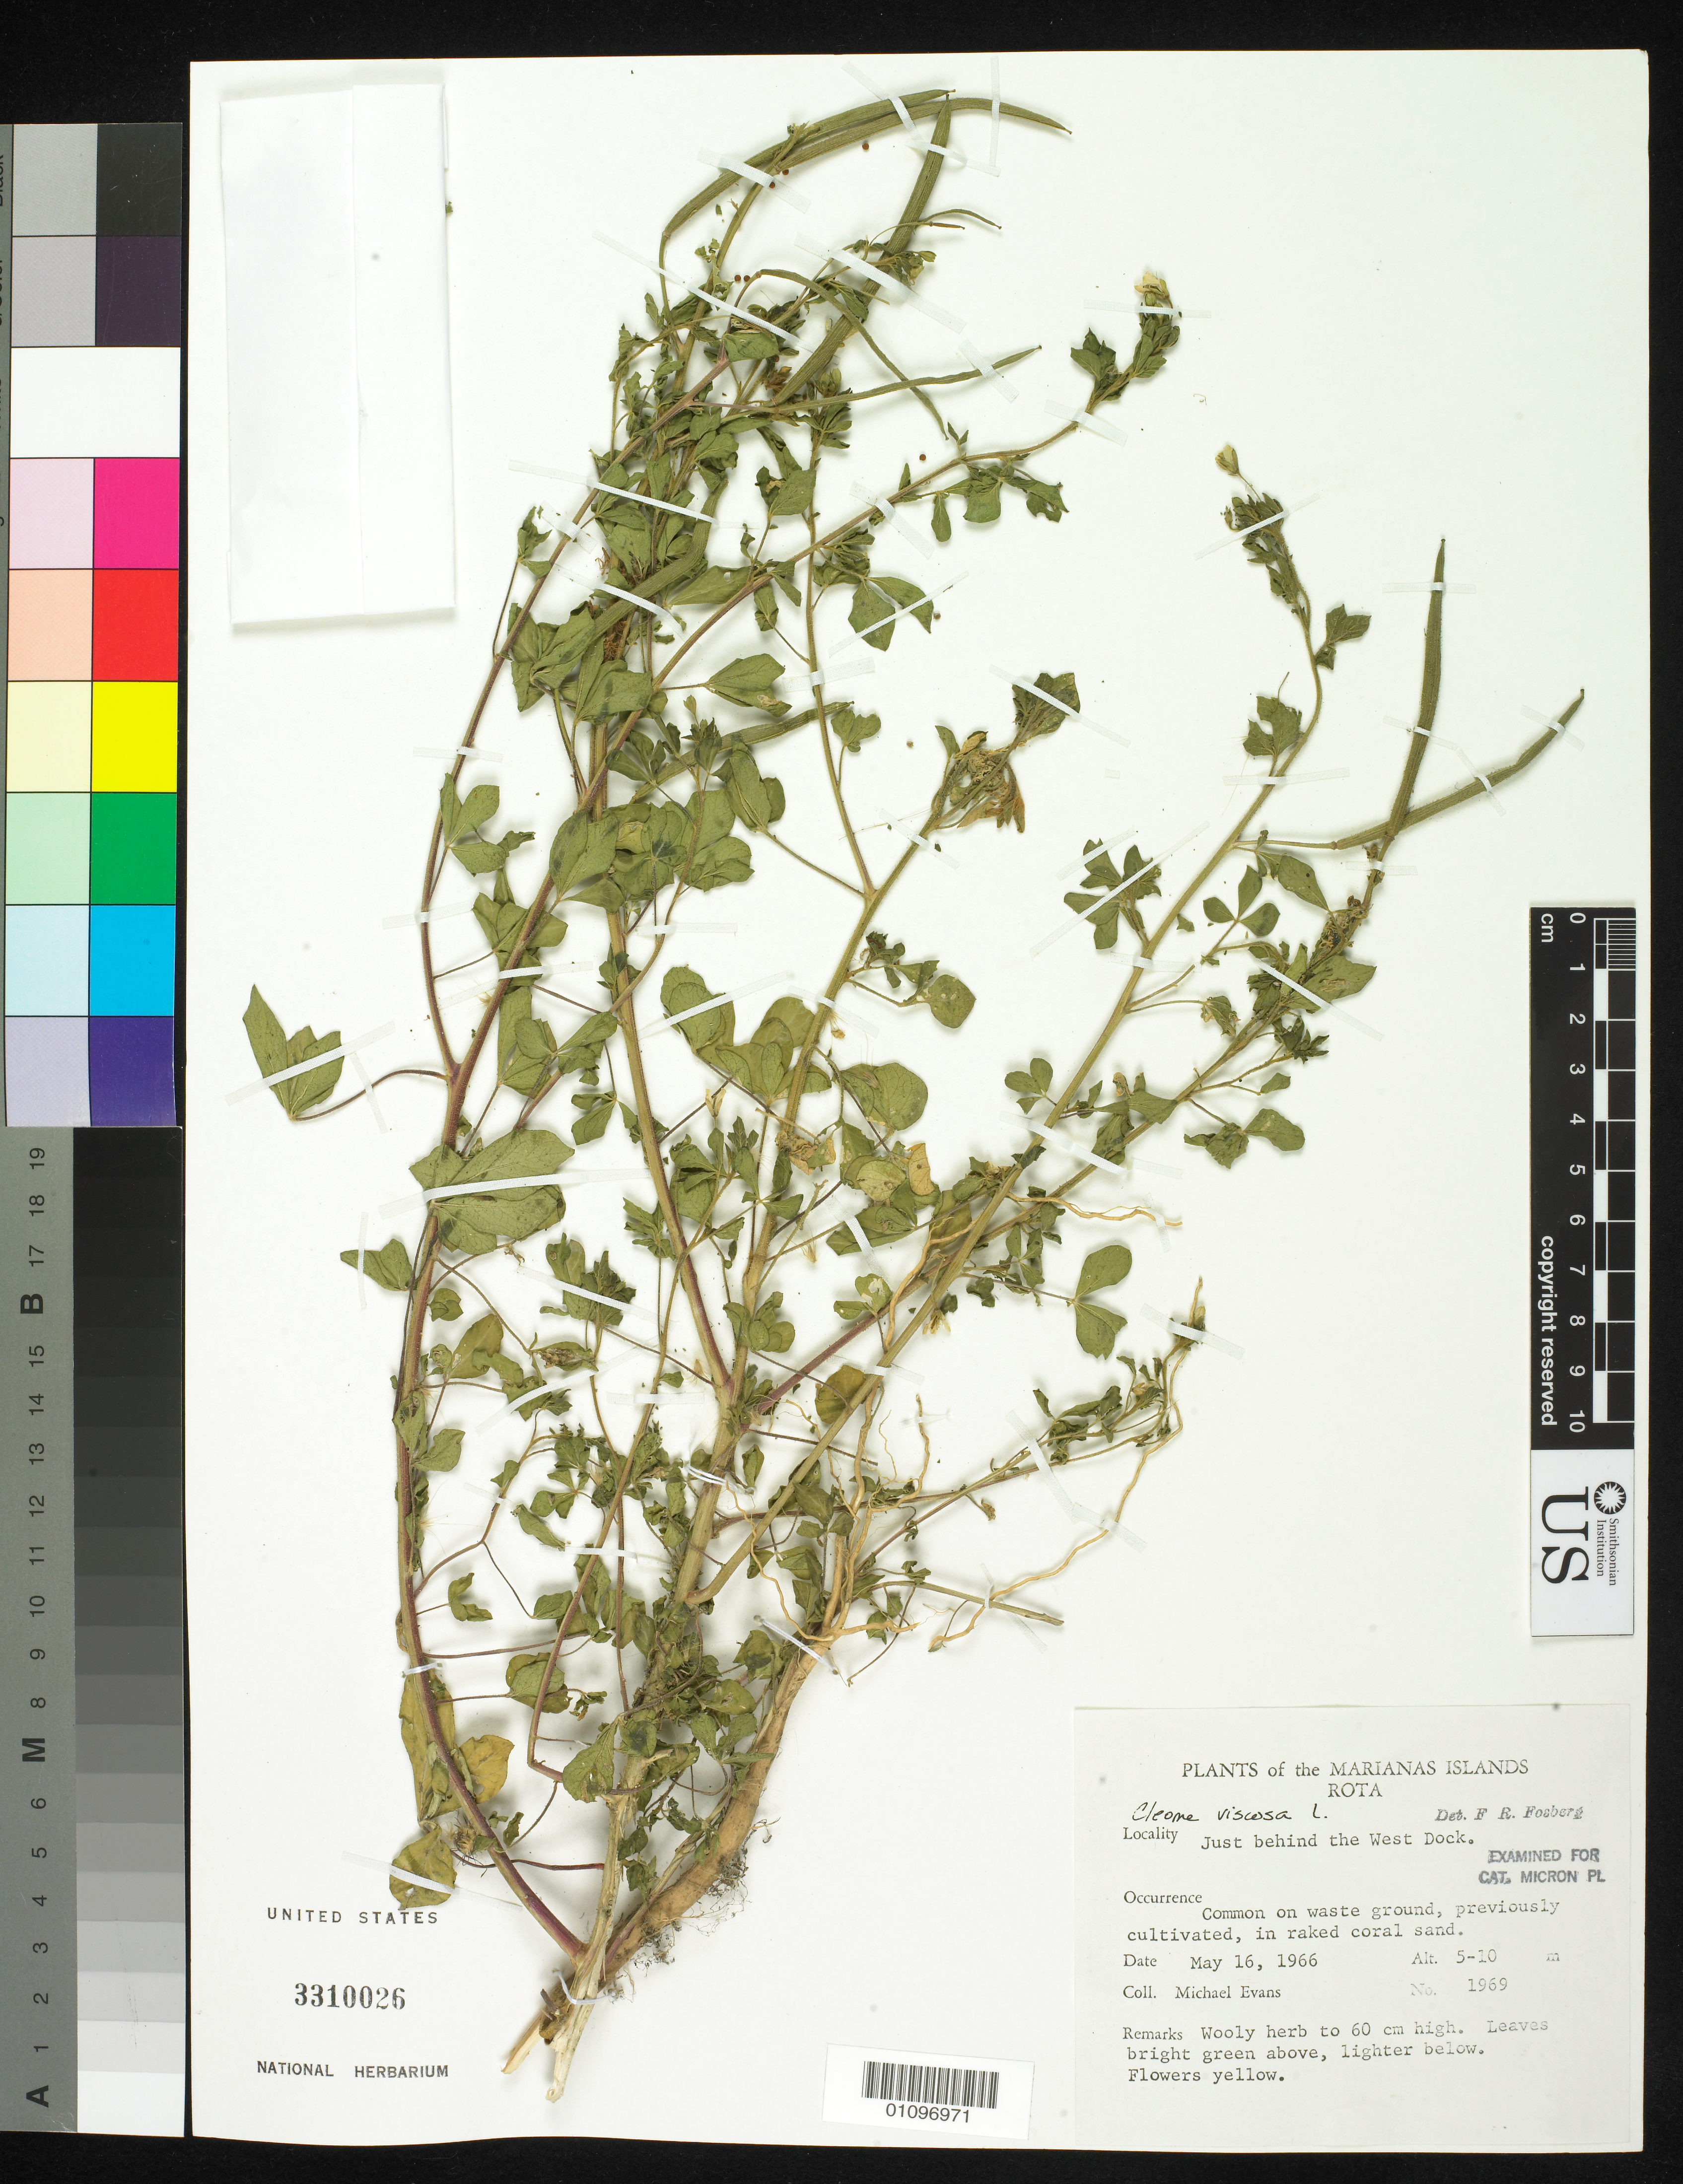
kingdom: Plantae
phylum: Tracheophyta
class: Magnoliopsida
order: Brassicales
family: Cleomaceae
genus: Arivela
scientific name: Arivela viscosa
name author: (L.) Raf.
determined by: Wagner, W. L., (BOT), Smithsonian Institution - National Museum of Natural History (UNITED STATES)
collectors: M. Evans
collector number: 1969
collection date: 1966-05-16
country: Northern Mariana Islands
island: Rota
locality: Just behind the west dock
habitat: Waste ground.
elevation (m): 5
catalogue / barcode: US 3310026